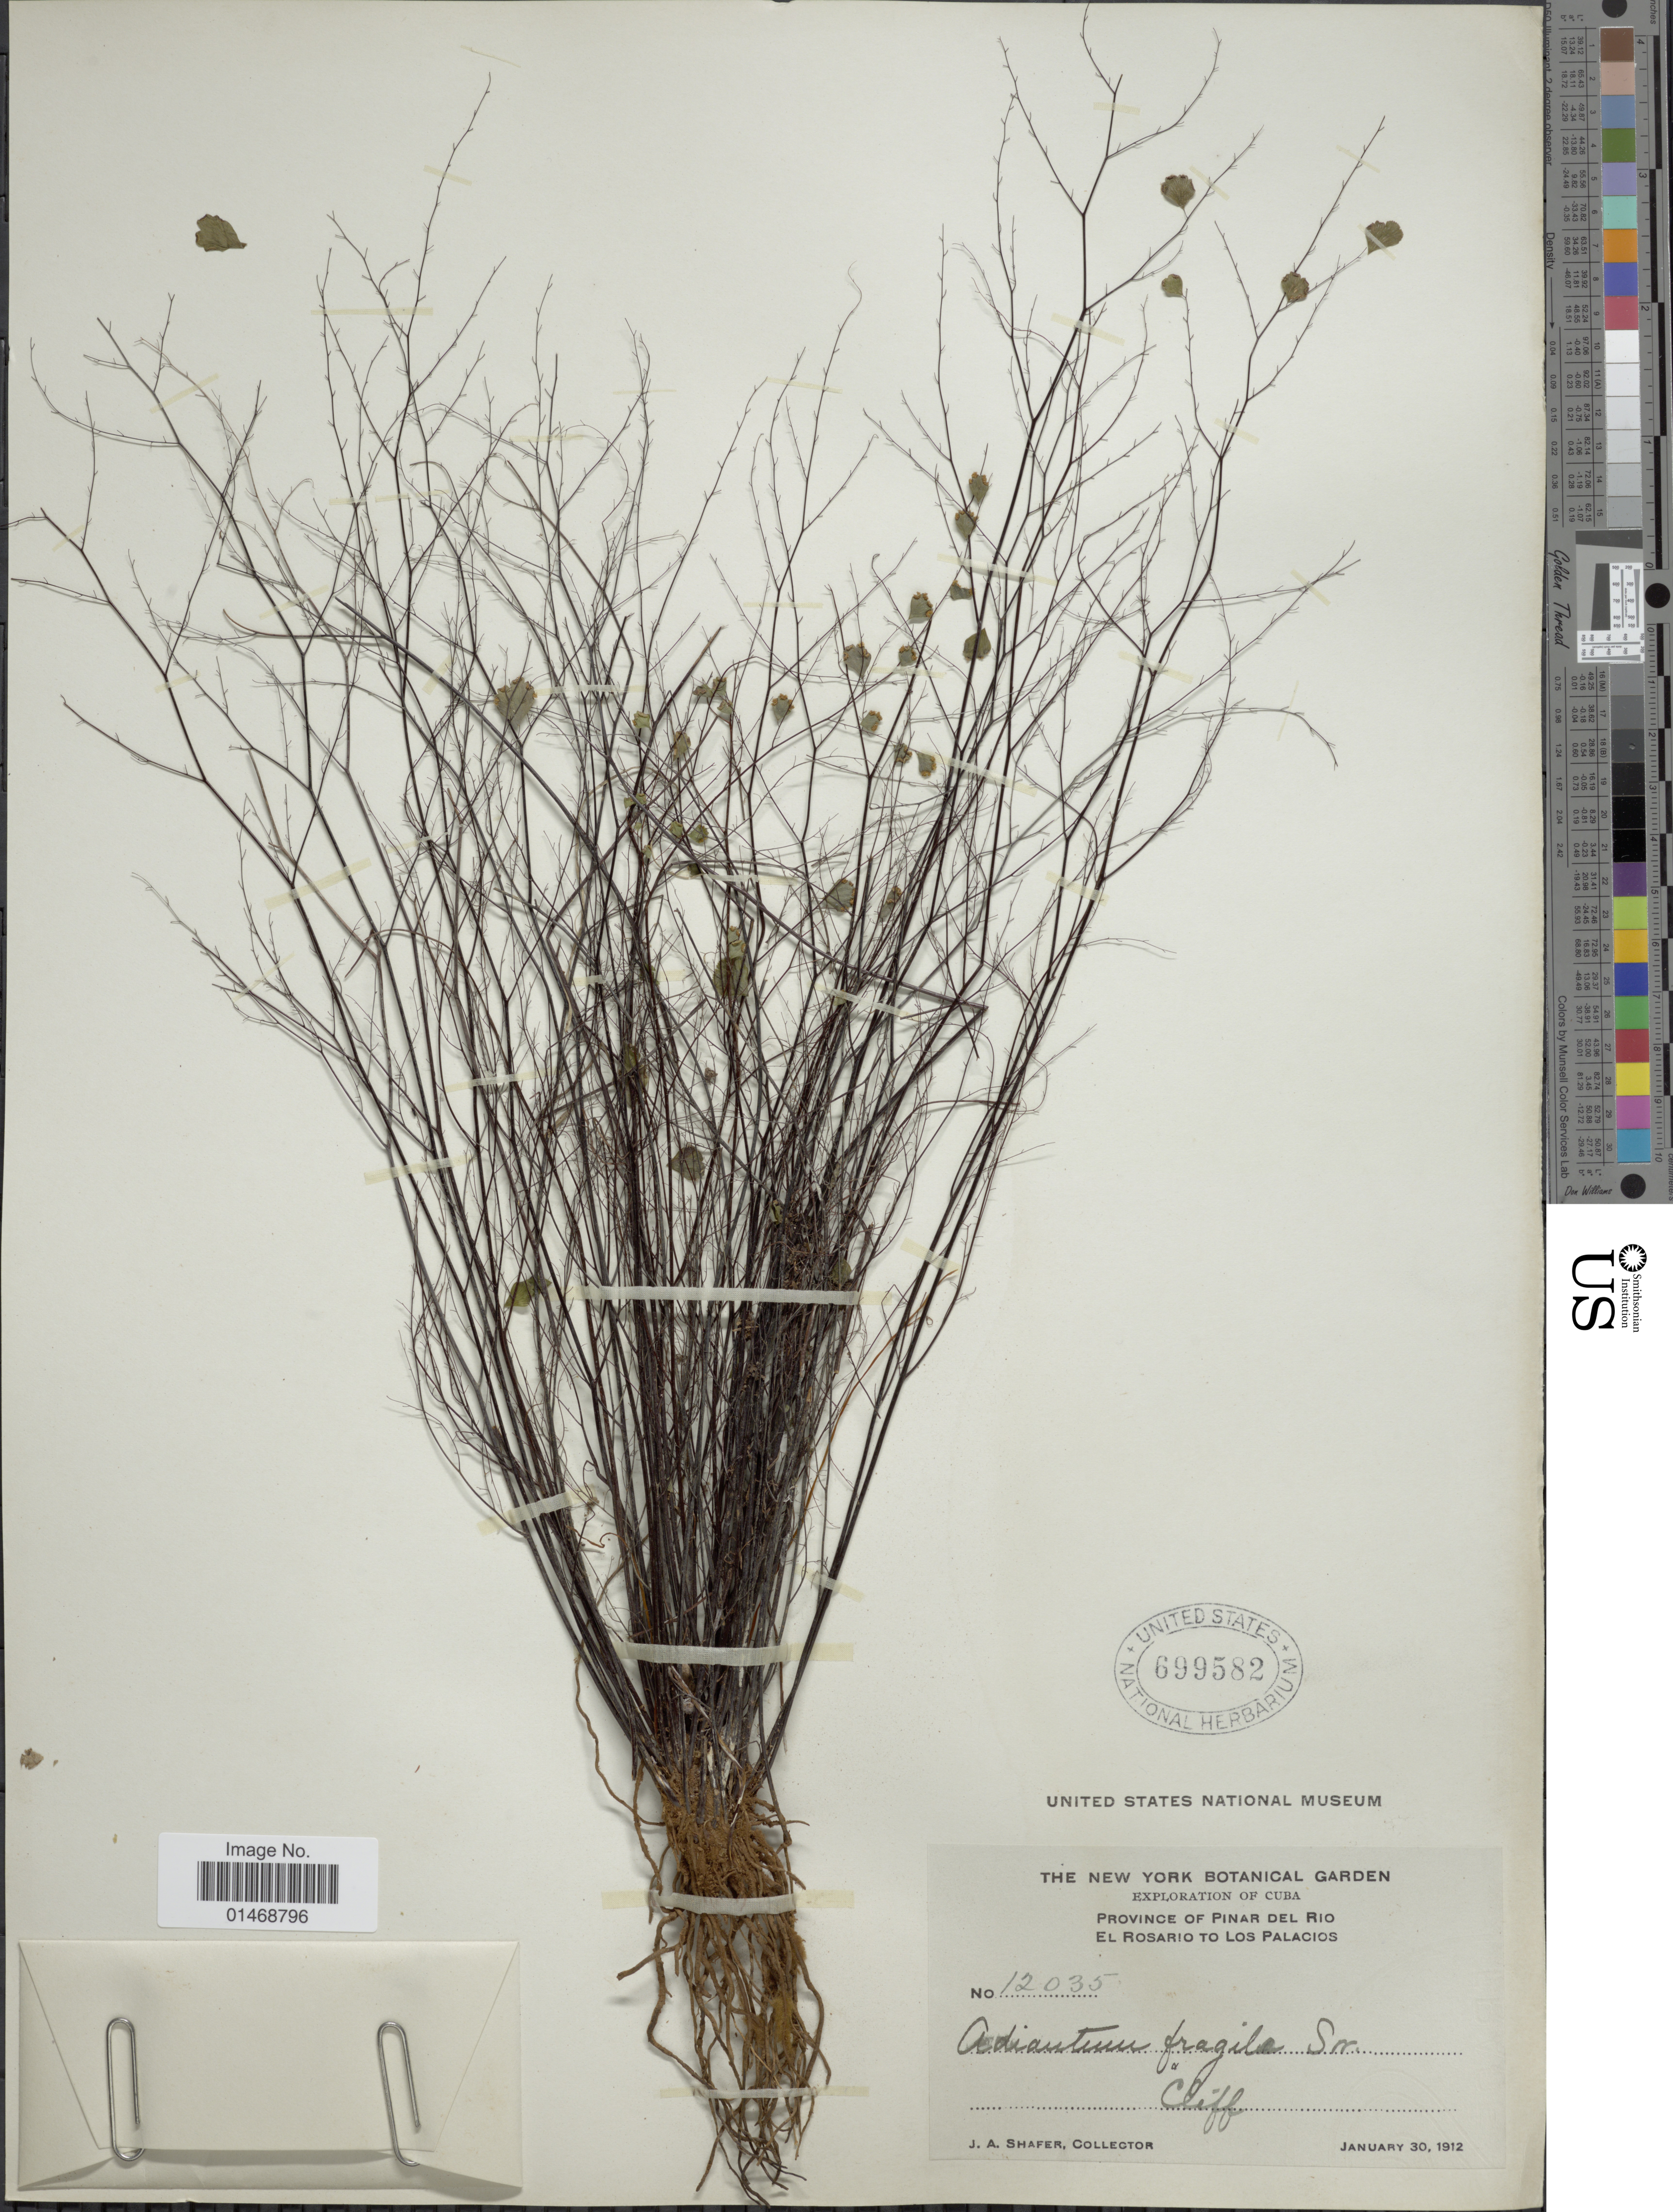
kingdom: Plantae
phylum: Tracheophyta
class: Polypodiopsida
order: Polypodiales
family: Pteridaceae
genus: Adiantum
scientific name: Adiantum fragile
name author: Sw.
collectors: J. A. Shafer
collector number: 12035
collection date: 1912-01-30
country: Cuba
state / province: Pinar del Río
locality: El Rosario to Los Palacios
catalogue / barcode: US 699582